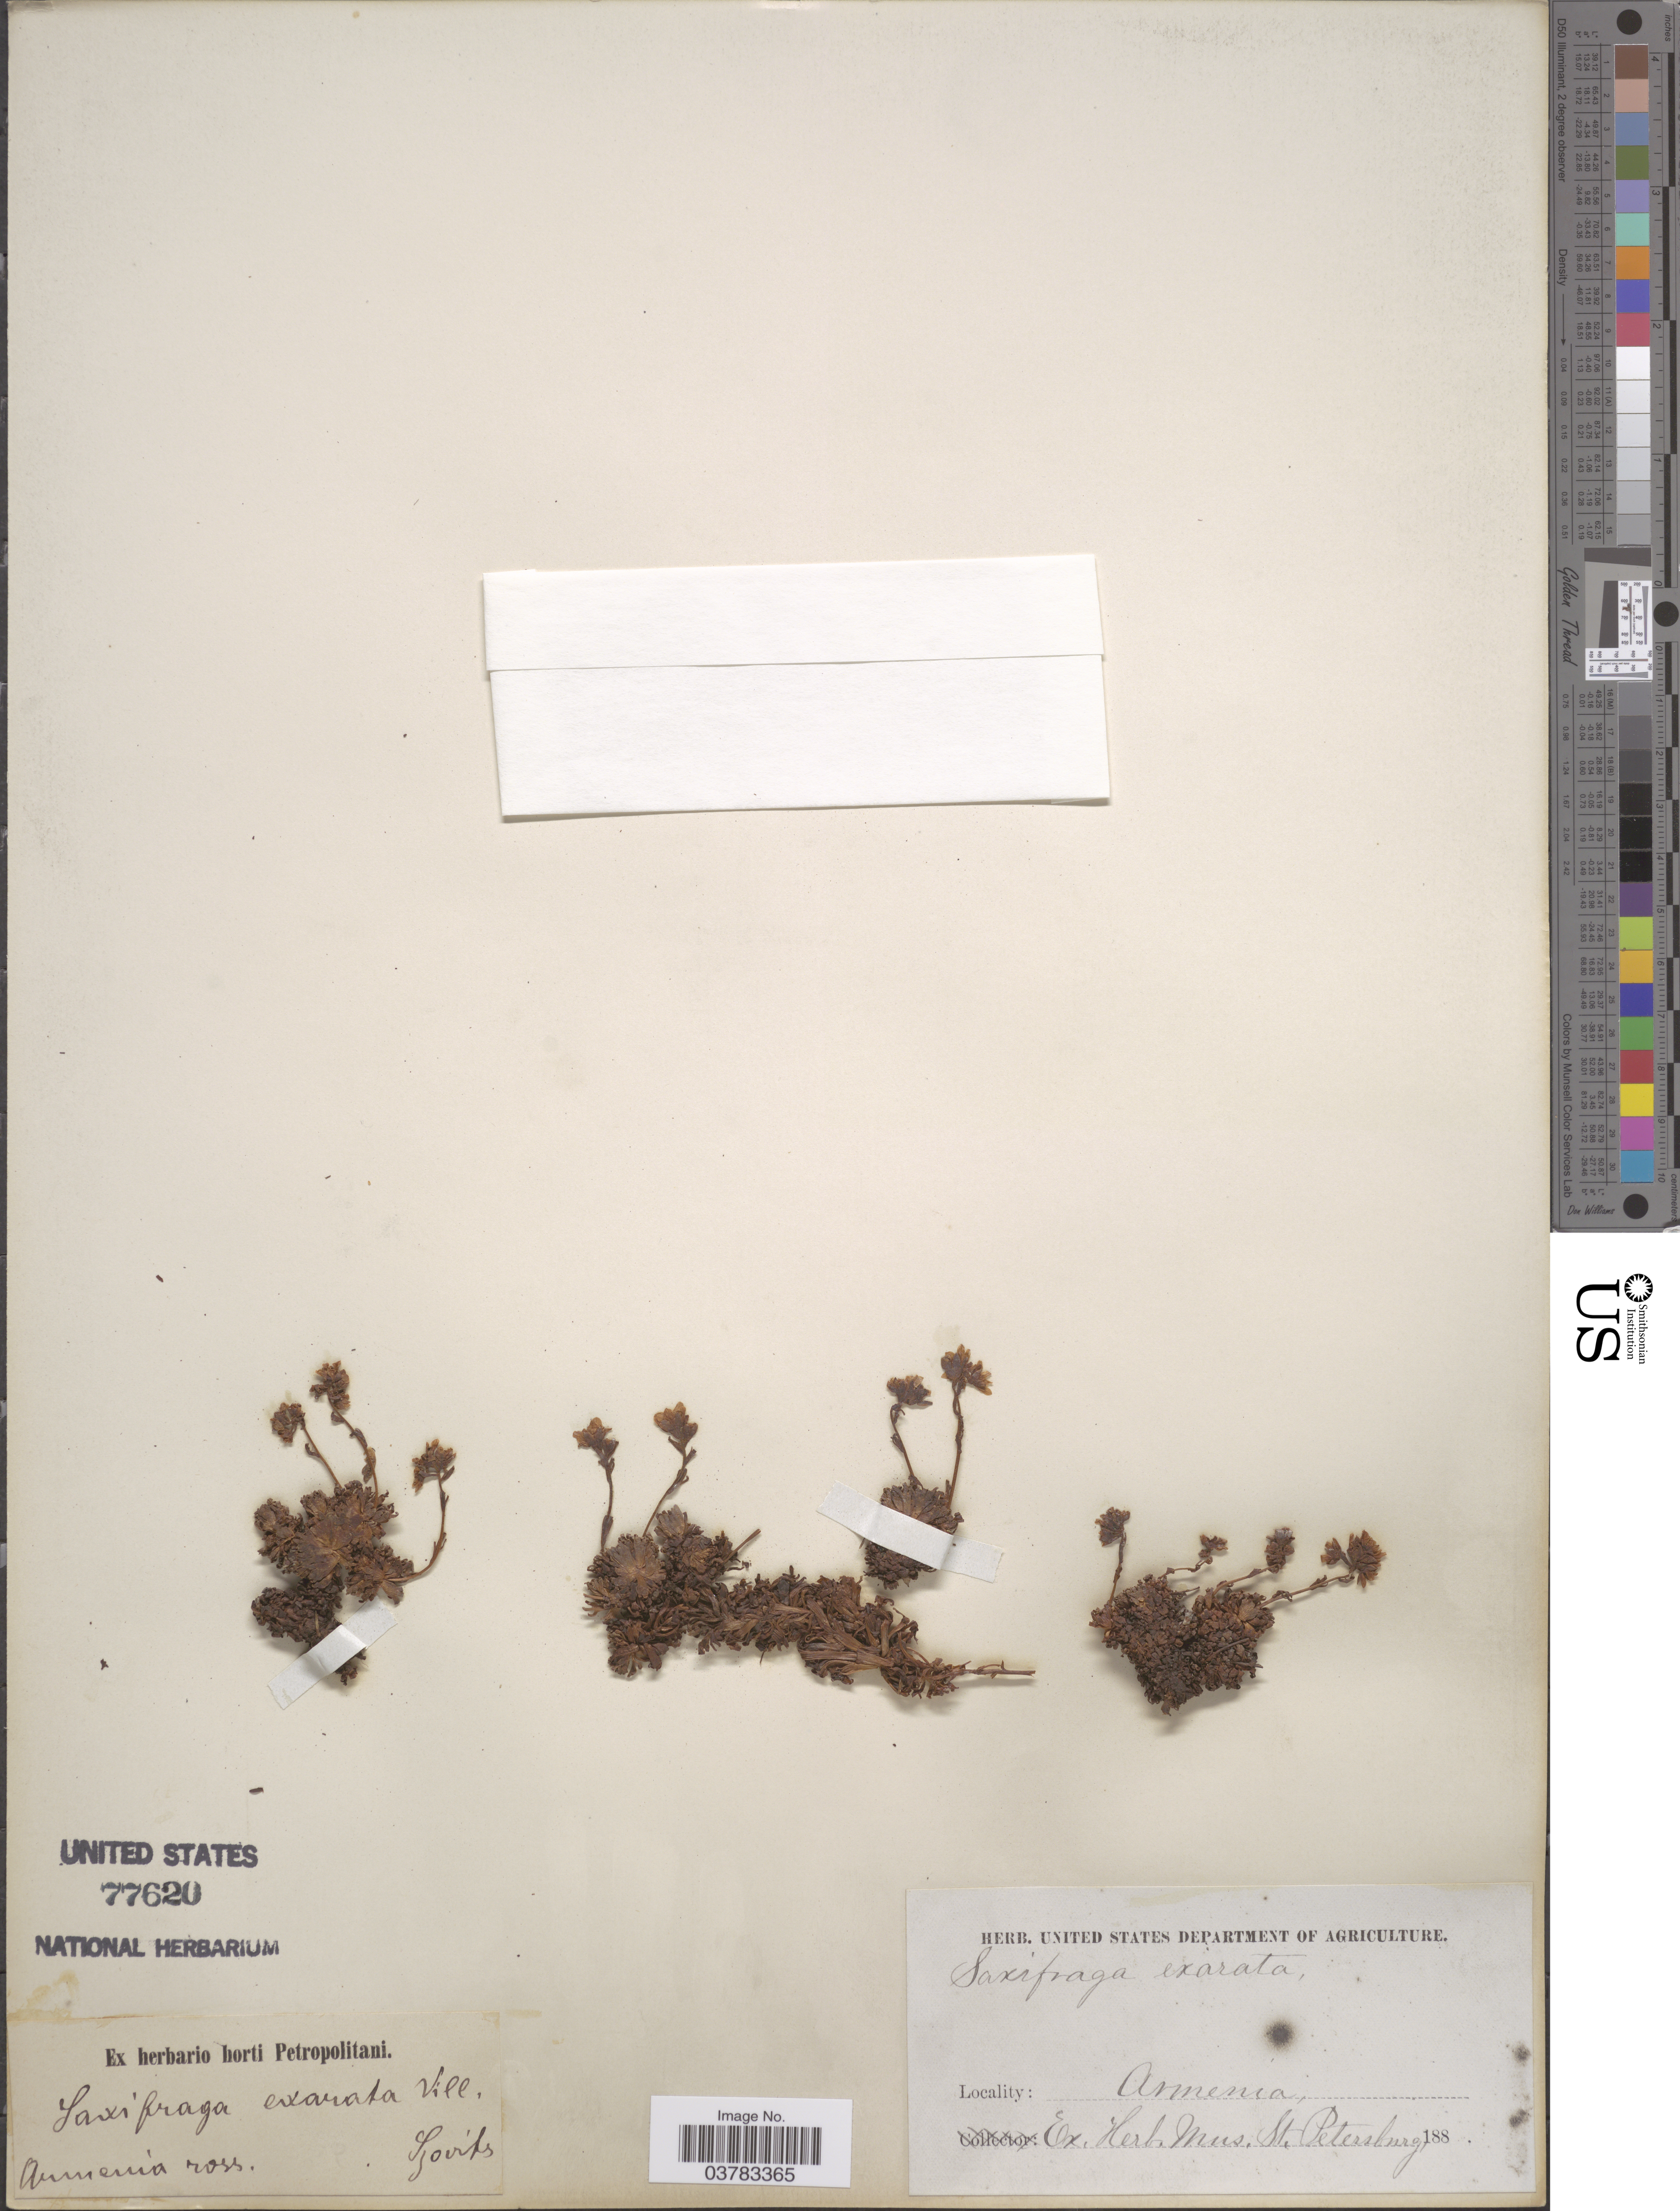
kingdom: Plantae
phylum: Tracheophyta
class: Magnoliopsida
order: Saxifragales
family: Saxifragaceae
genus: Saxifraga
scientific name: Saxifraga exarata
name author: Vill.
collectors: Szovits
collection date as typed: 188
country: Armenia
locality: Armenia ross.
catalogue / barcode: US 77620